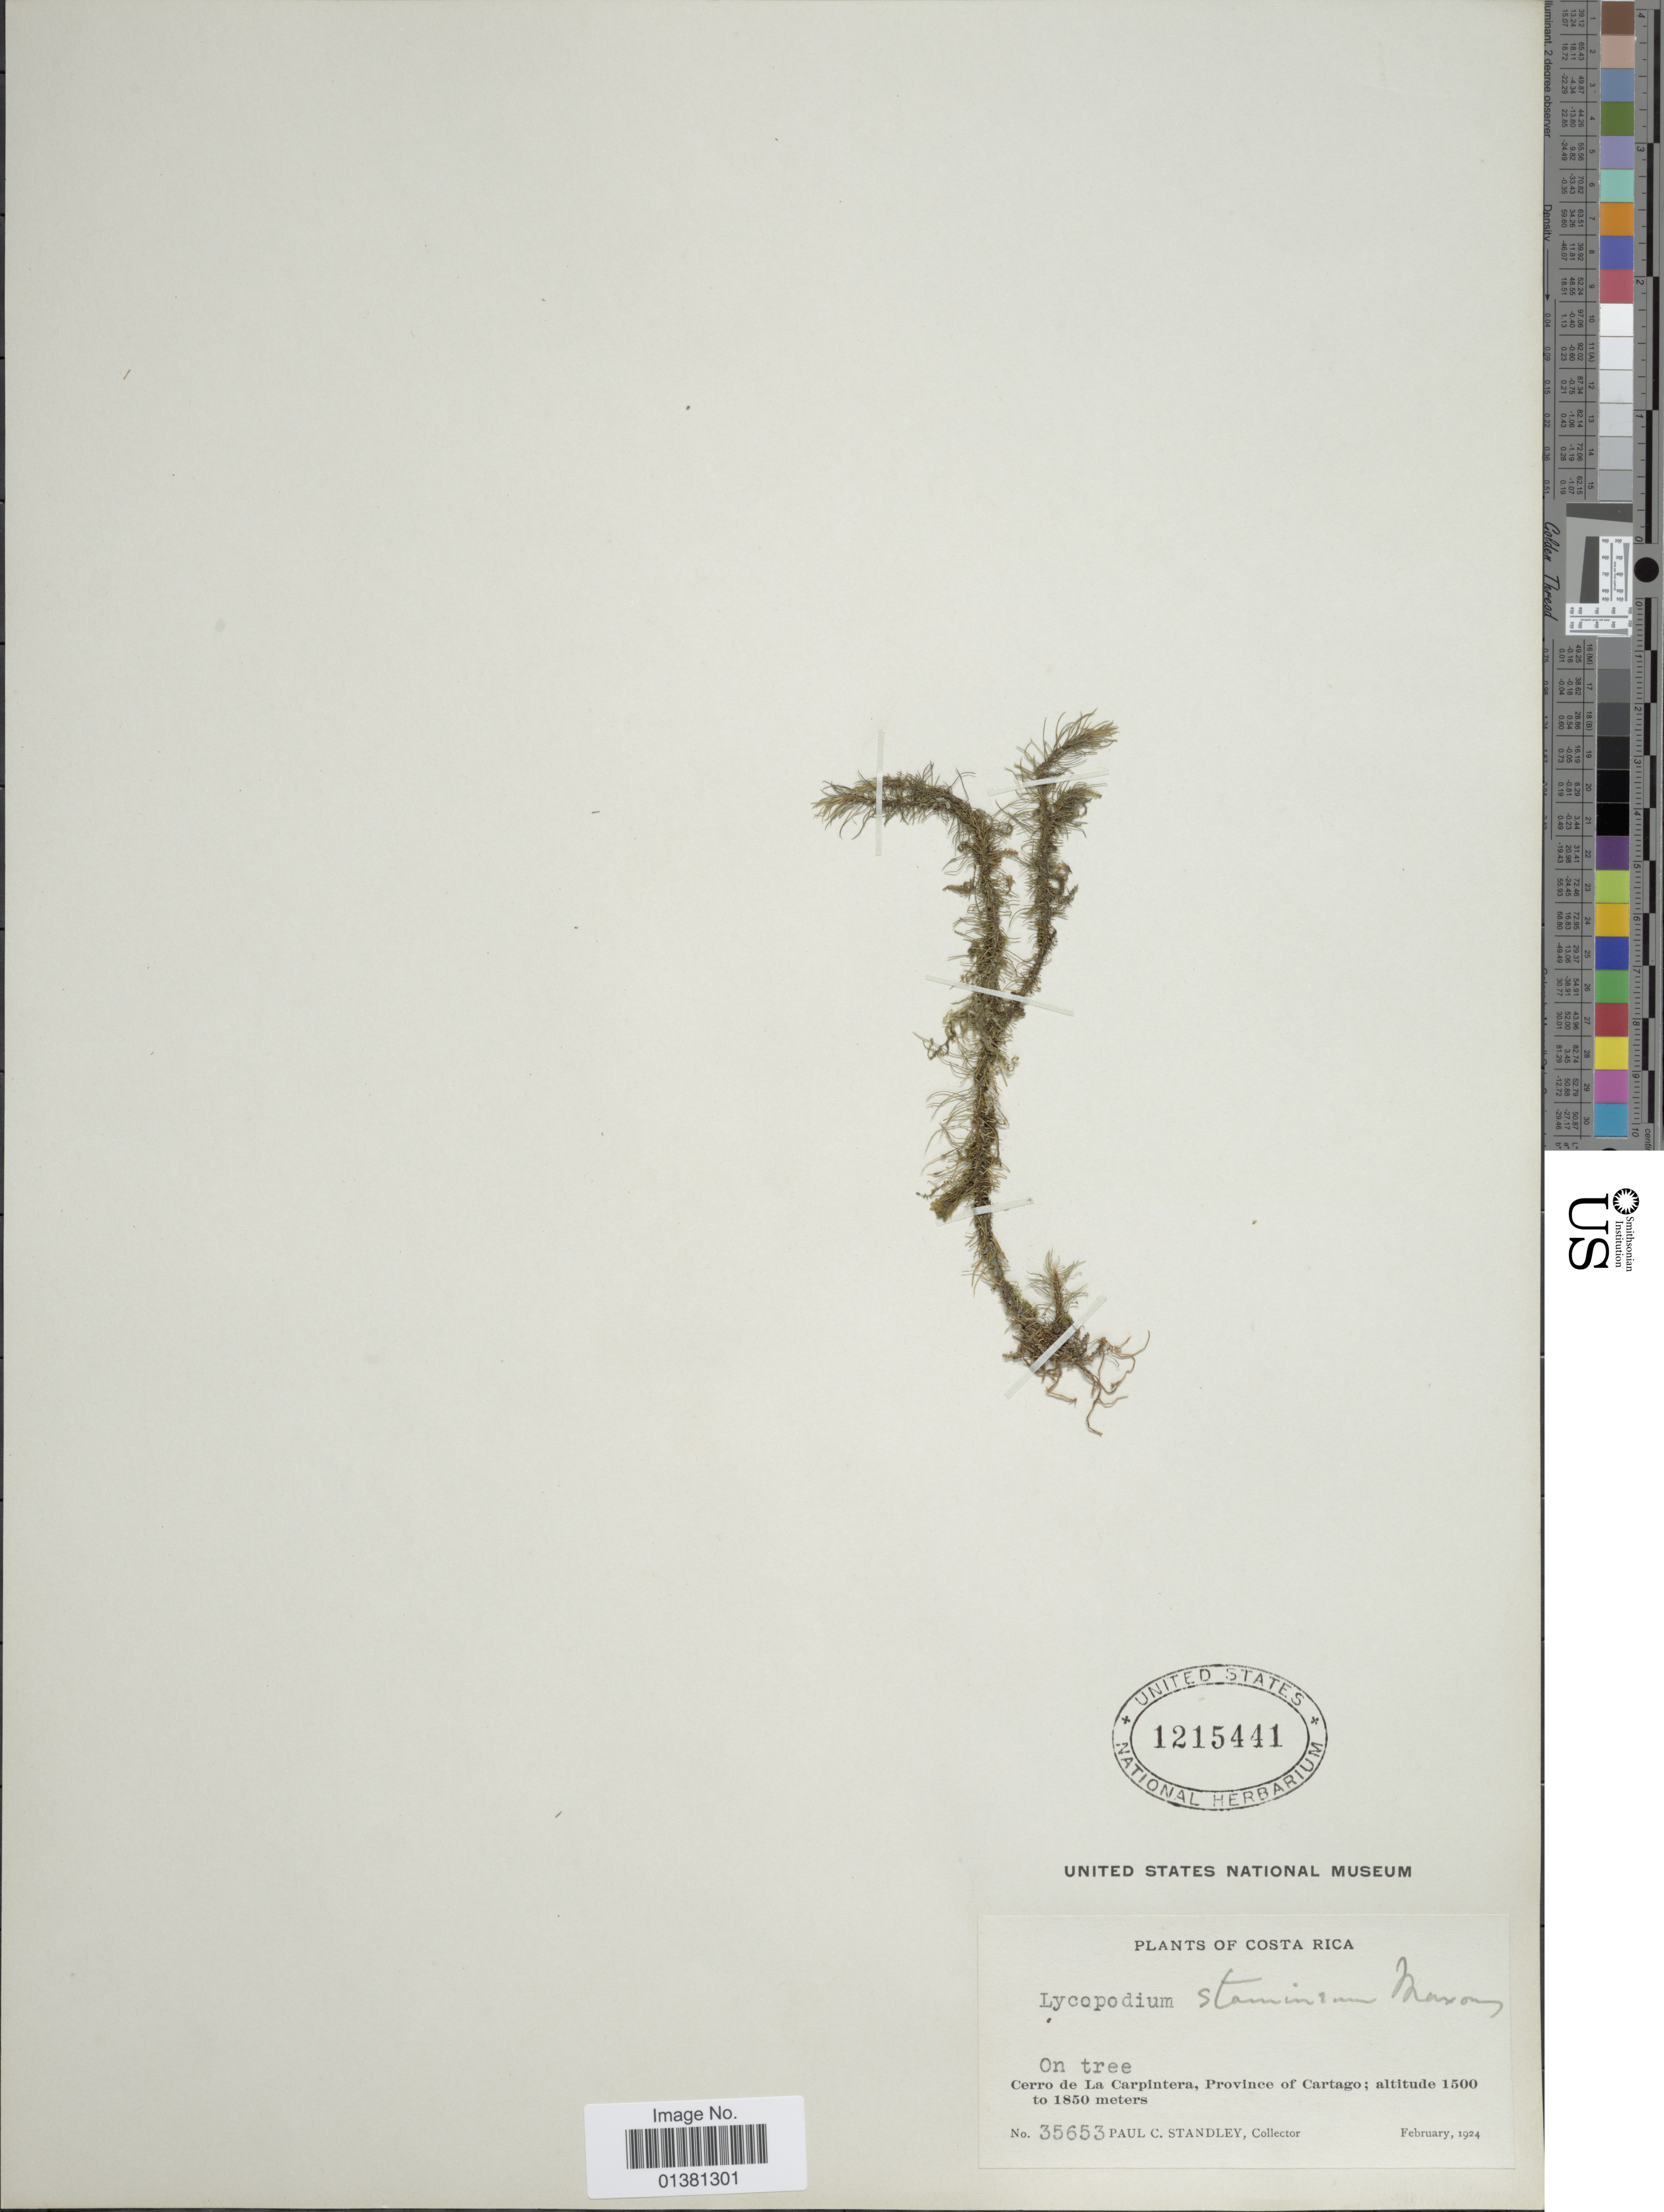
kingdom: Plantae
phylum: Tracheophyta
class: Lycopodiopsida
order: Lycopodiales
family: Lycopodiaceae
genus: Phlegmariurus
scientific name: Phlegmariurus wilsonii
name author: (Underw. & F.E. Lloyd) B. Øllg.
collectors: P. C. Standley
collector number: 35653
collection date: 1924-02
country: Costa Rica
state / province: Cartago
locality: Cerro de La Carpintera, province of Cartago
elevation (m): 1500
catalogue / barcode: US 1215441